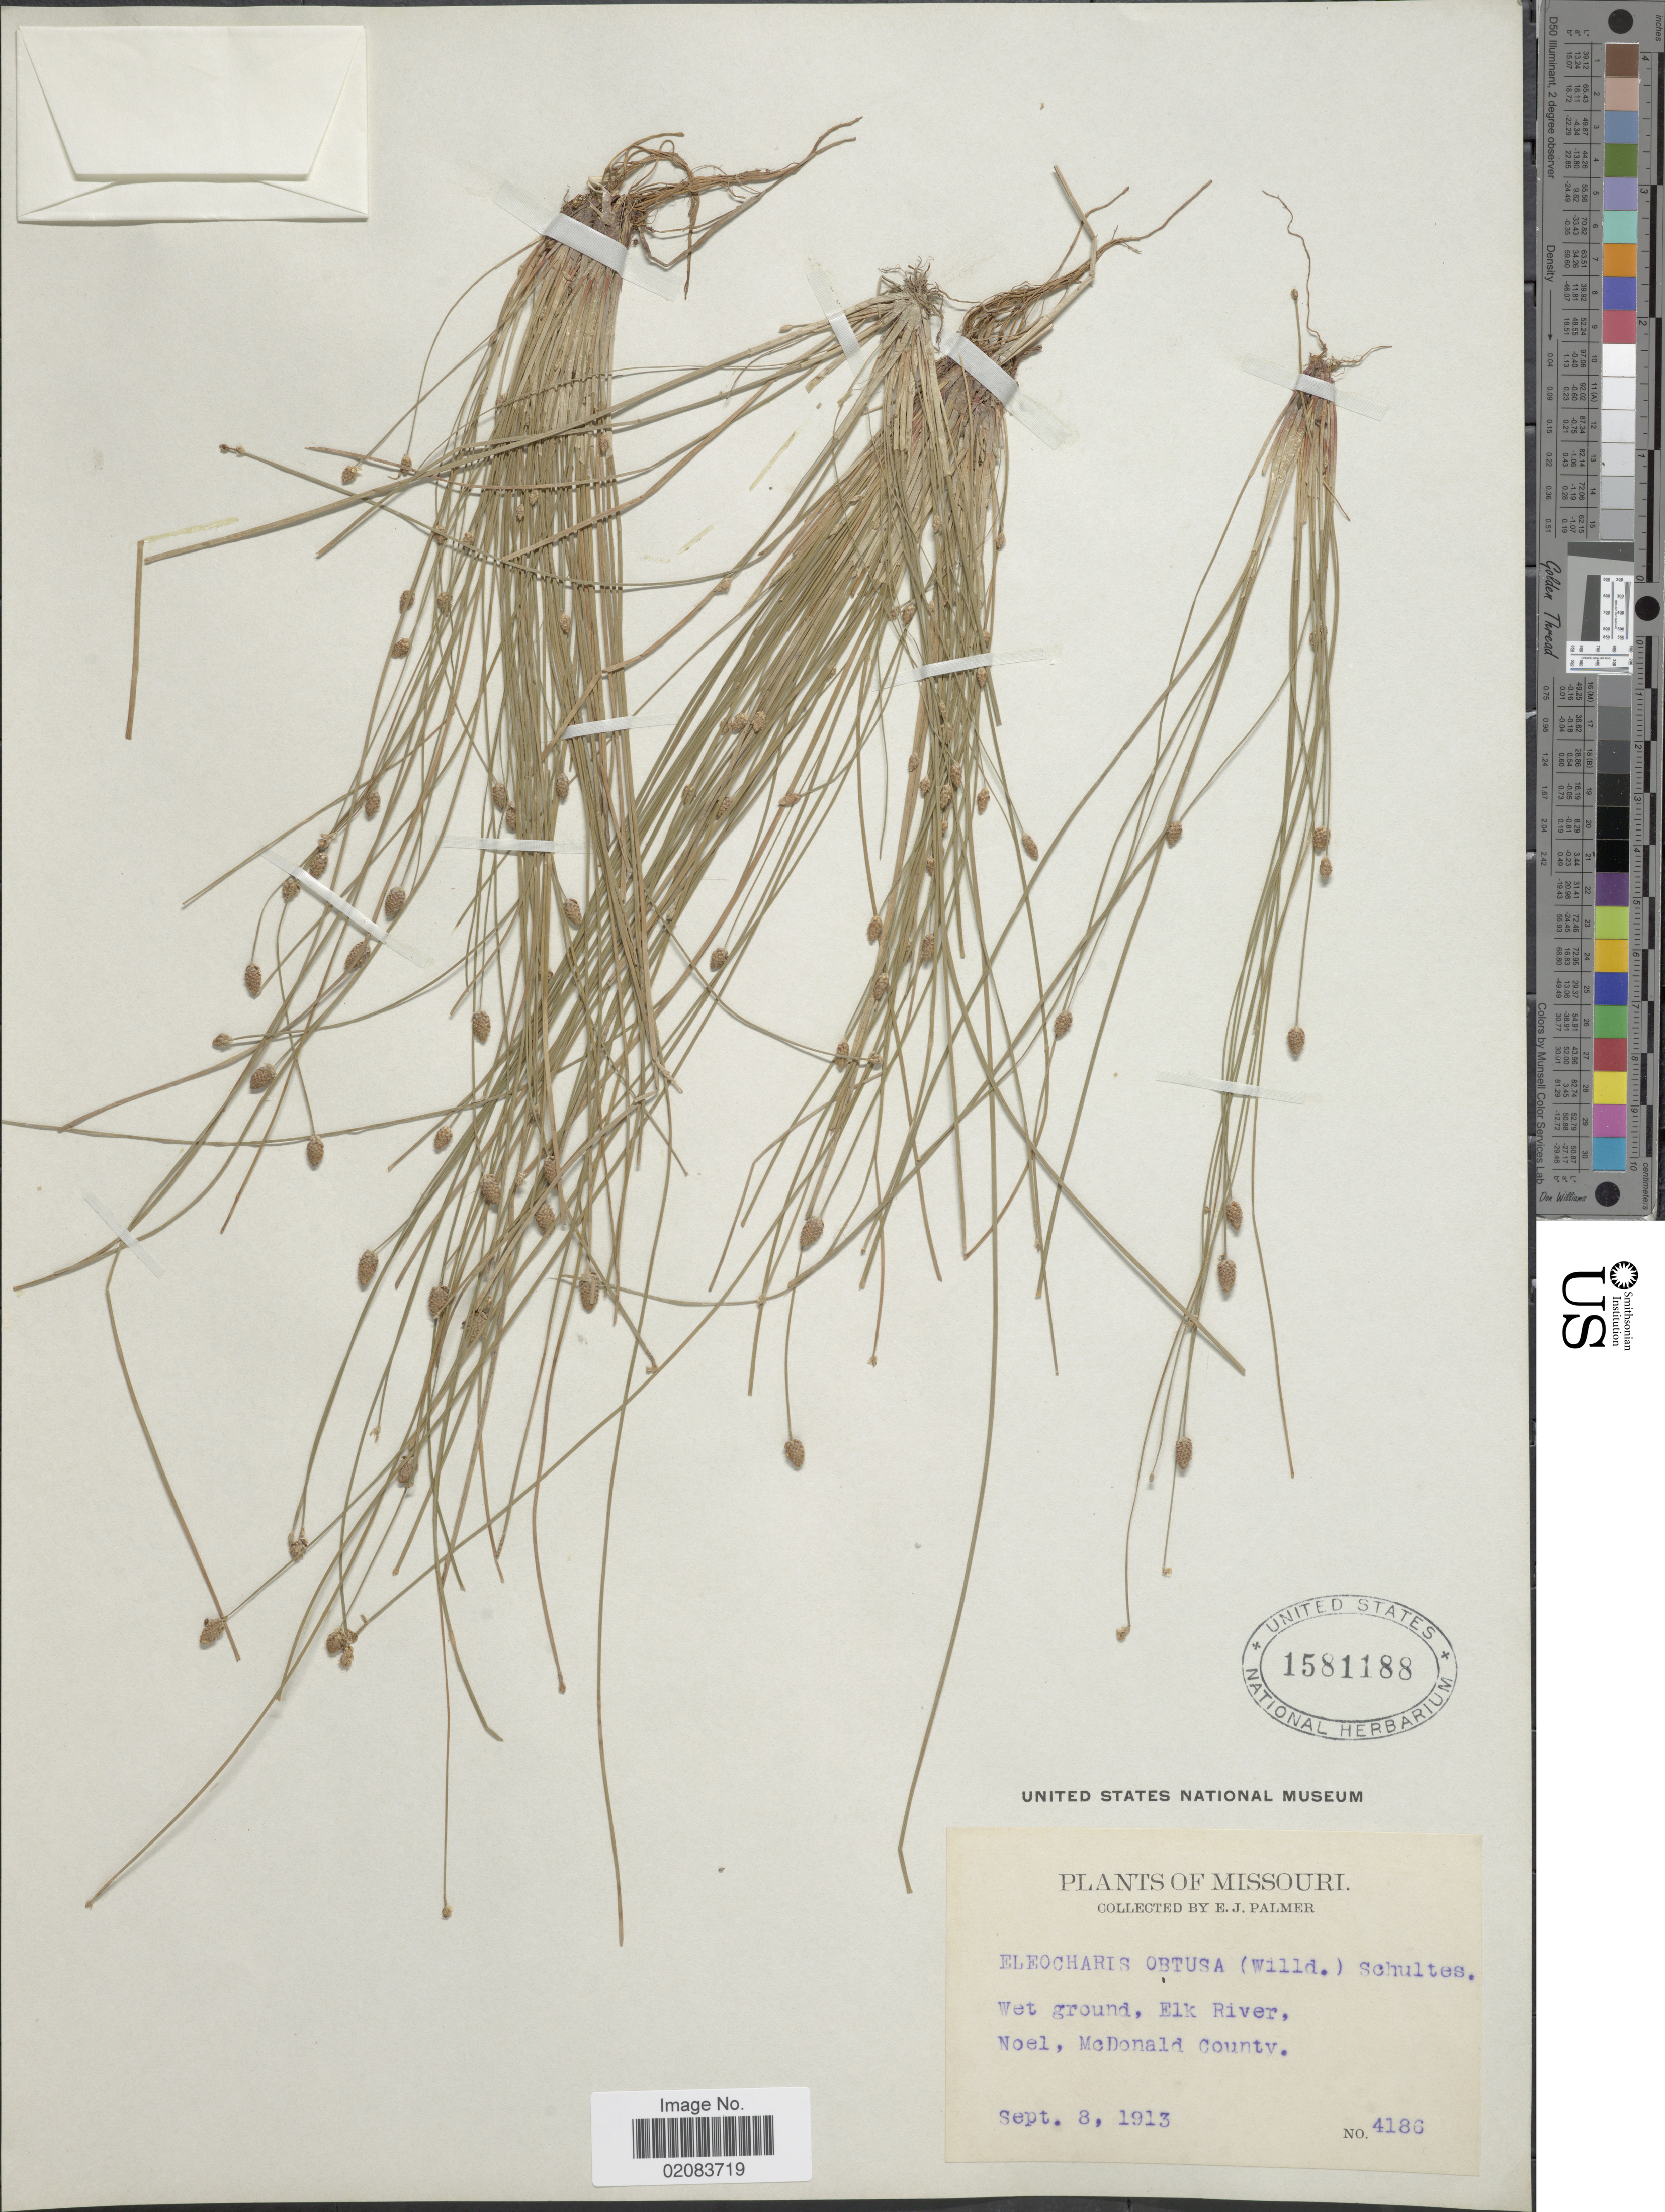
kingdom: Plantae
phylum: Tracheophyta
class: Liliopsida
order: Poales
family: Cyperaceae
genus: Eleocharis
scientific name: Eleocharis obtusa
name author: (Willd.) Schult.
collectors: E. J. Palmer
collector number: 4186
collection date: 1913-09-08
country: United States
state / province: Missouri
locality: Wet ground, Elk River, Noel, McDonald County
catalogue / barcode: US 1581188